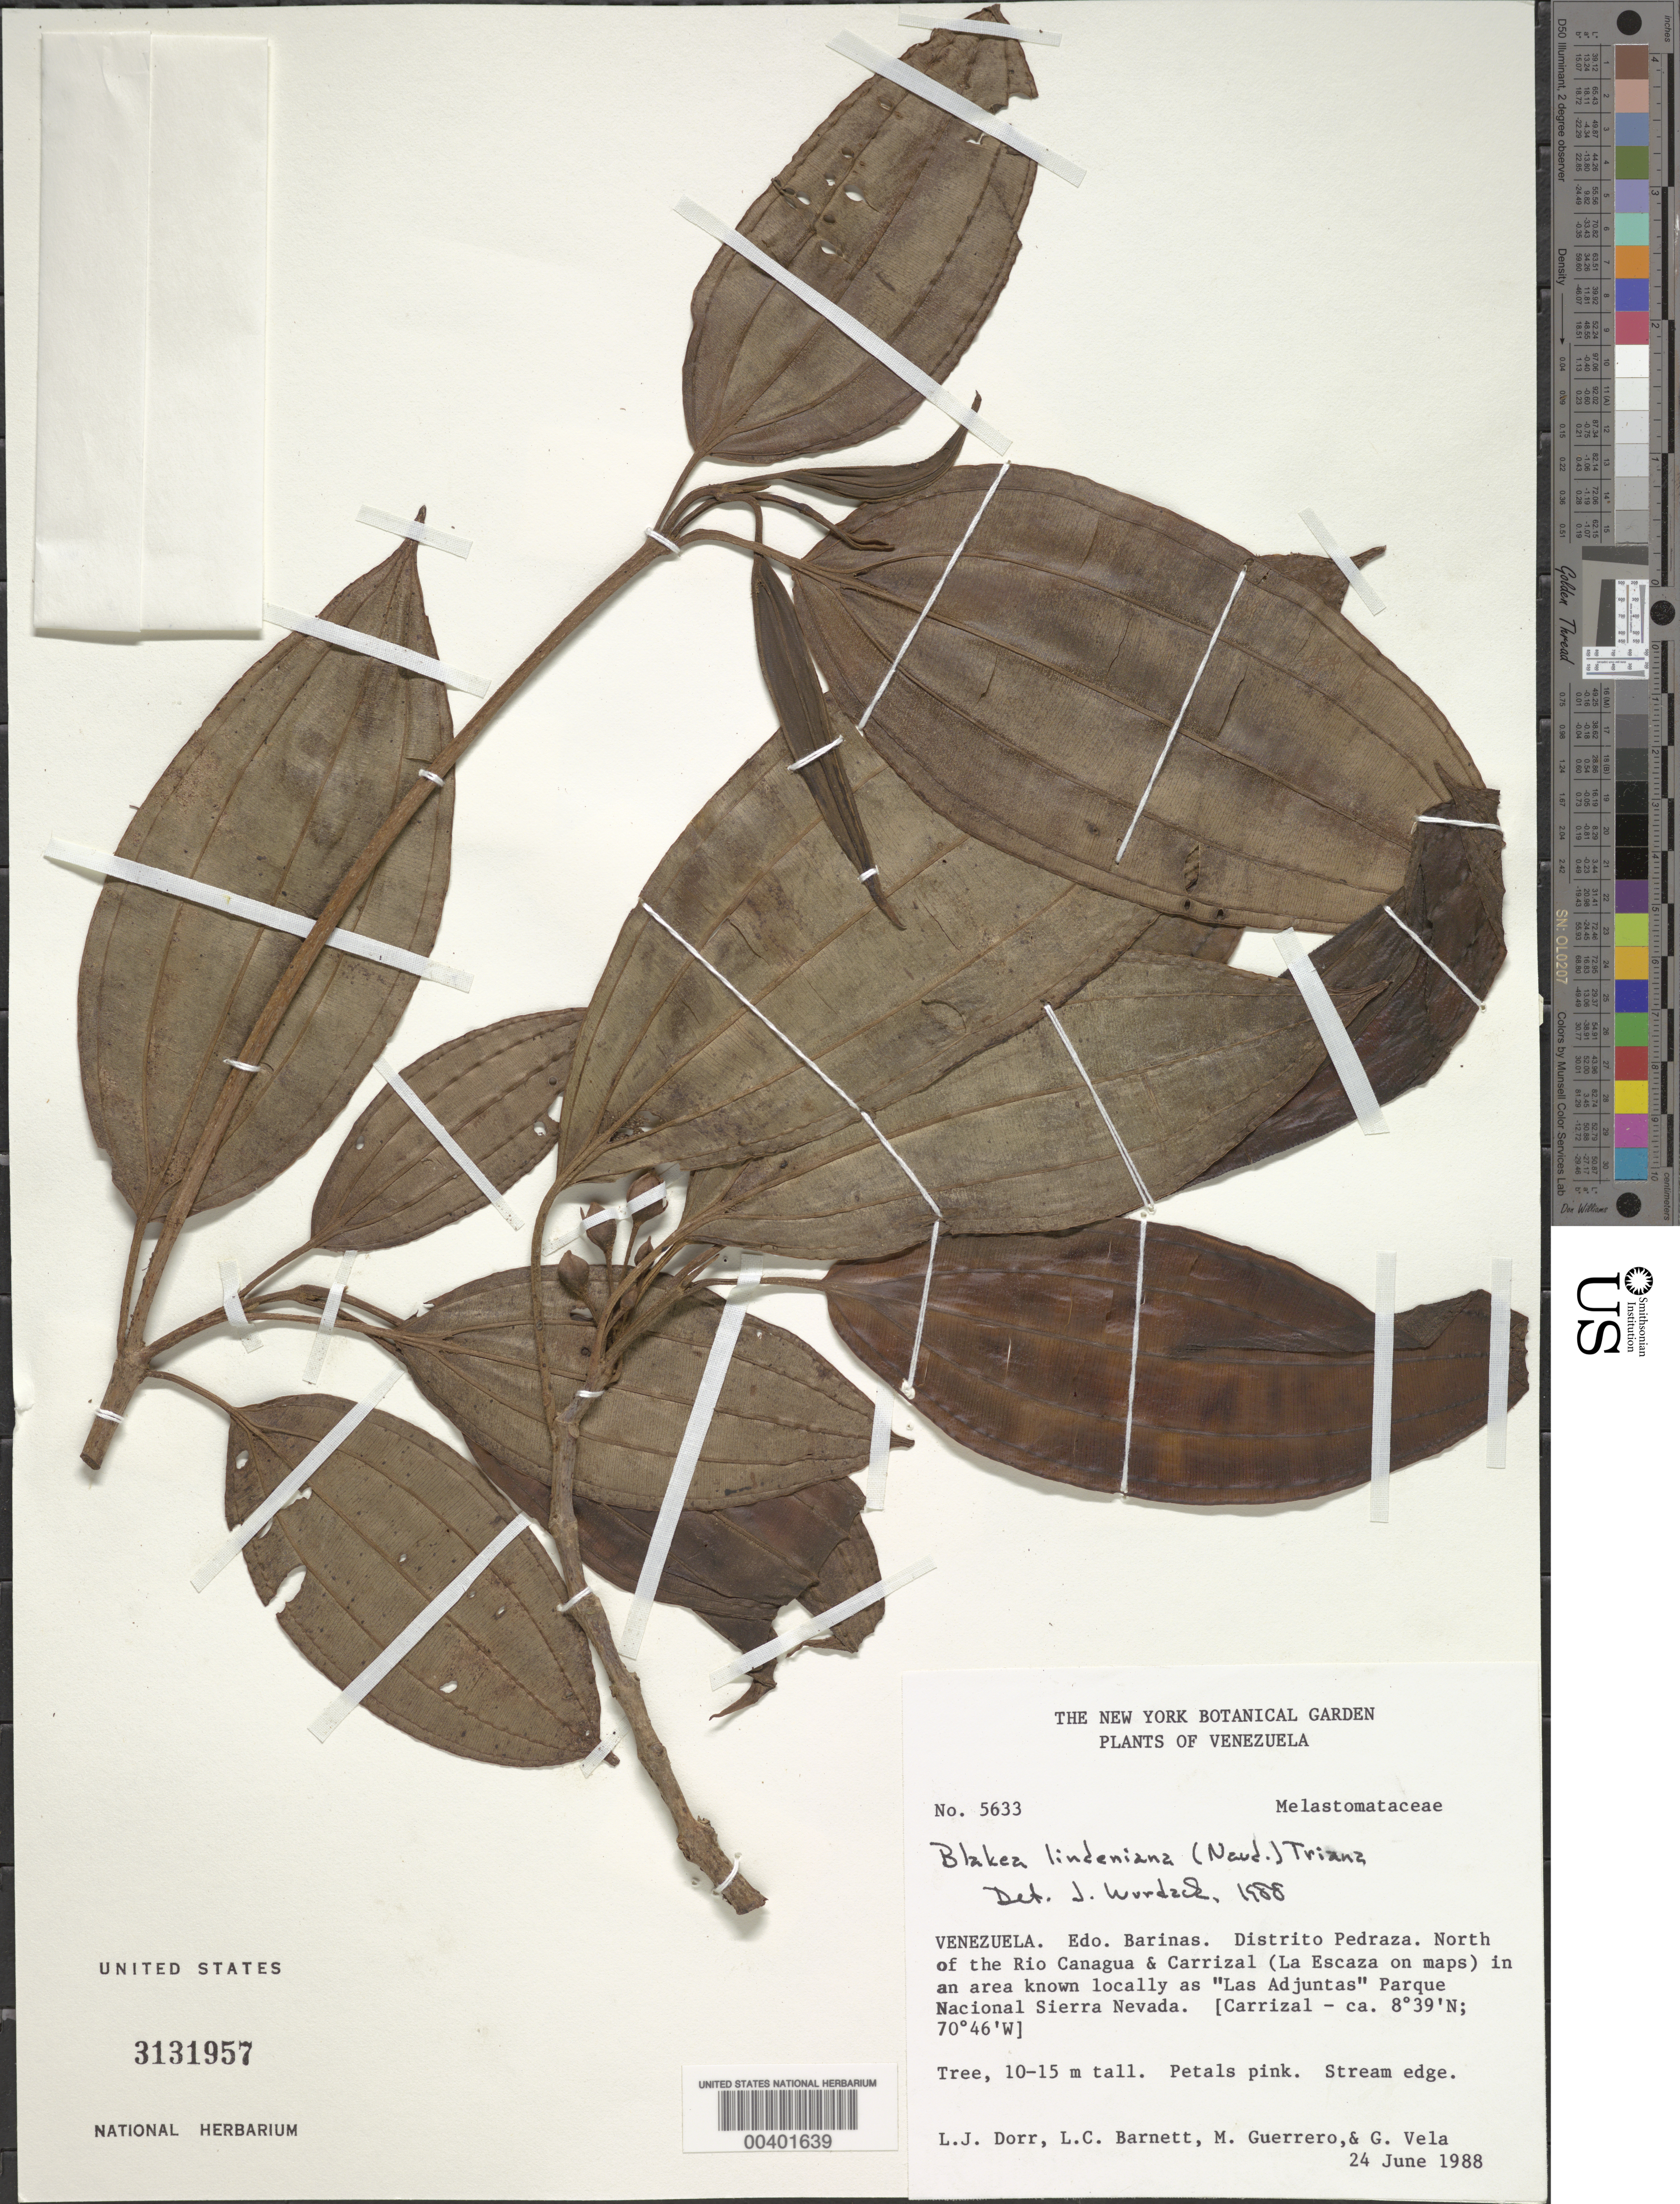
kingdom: Plantae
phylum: Tracheophyta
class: Magnoliopsida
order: Myrtales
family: Melastomataceae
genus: Blakea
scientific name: Blakea lindeniana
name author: (Naudin) Triana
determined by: Wurdack, John J., (US), US (UNITED STATES)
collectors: L. J. Dorr, L. C. Barnett, M. Guerrero & G. Vela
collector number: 5633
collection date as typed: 24 Jun 1988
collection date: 1988-06-24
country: Venezuela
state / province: Barinas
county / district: Pedraza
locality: N of Rio Canagua & Carrizal (La Escaza on maps) in an area known locally as "Las Adjuntas" Parque Nacional Sierra Nevada.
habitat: Stream edge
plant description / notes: NY, PORT, US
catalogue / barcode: US 3131957